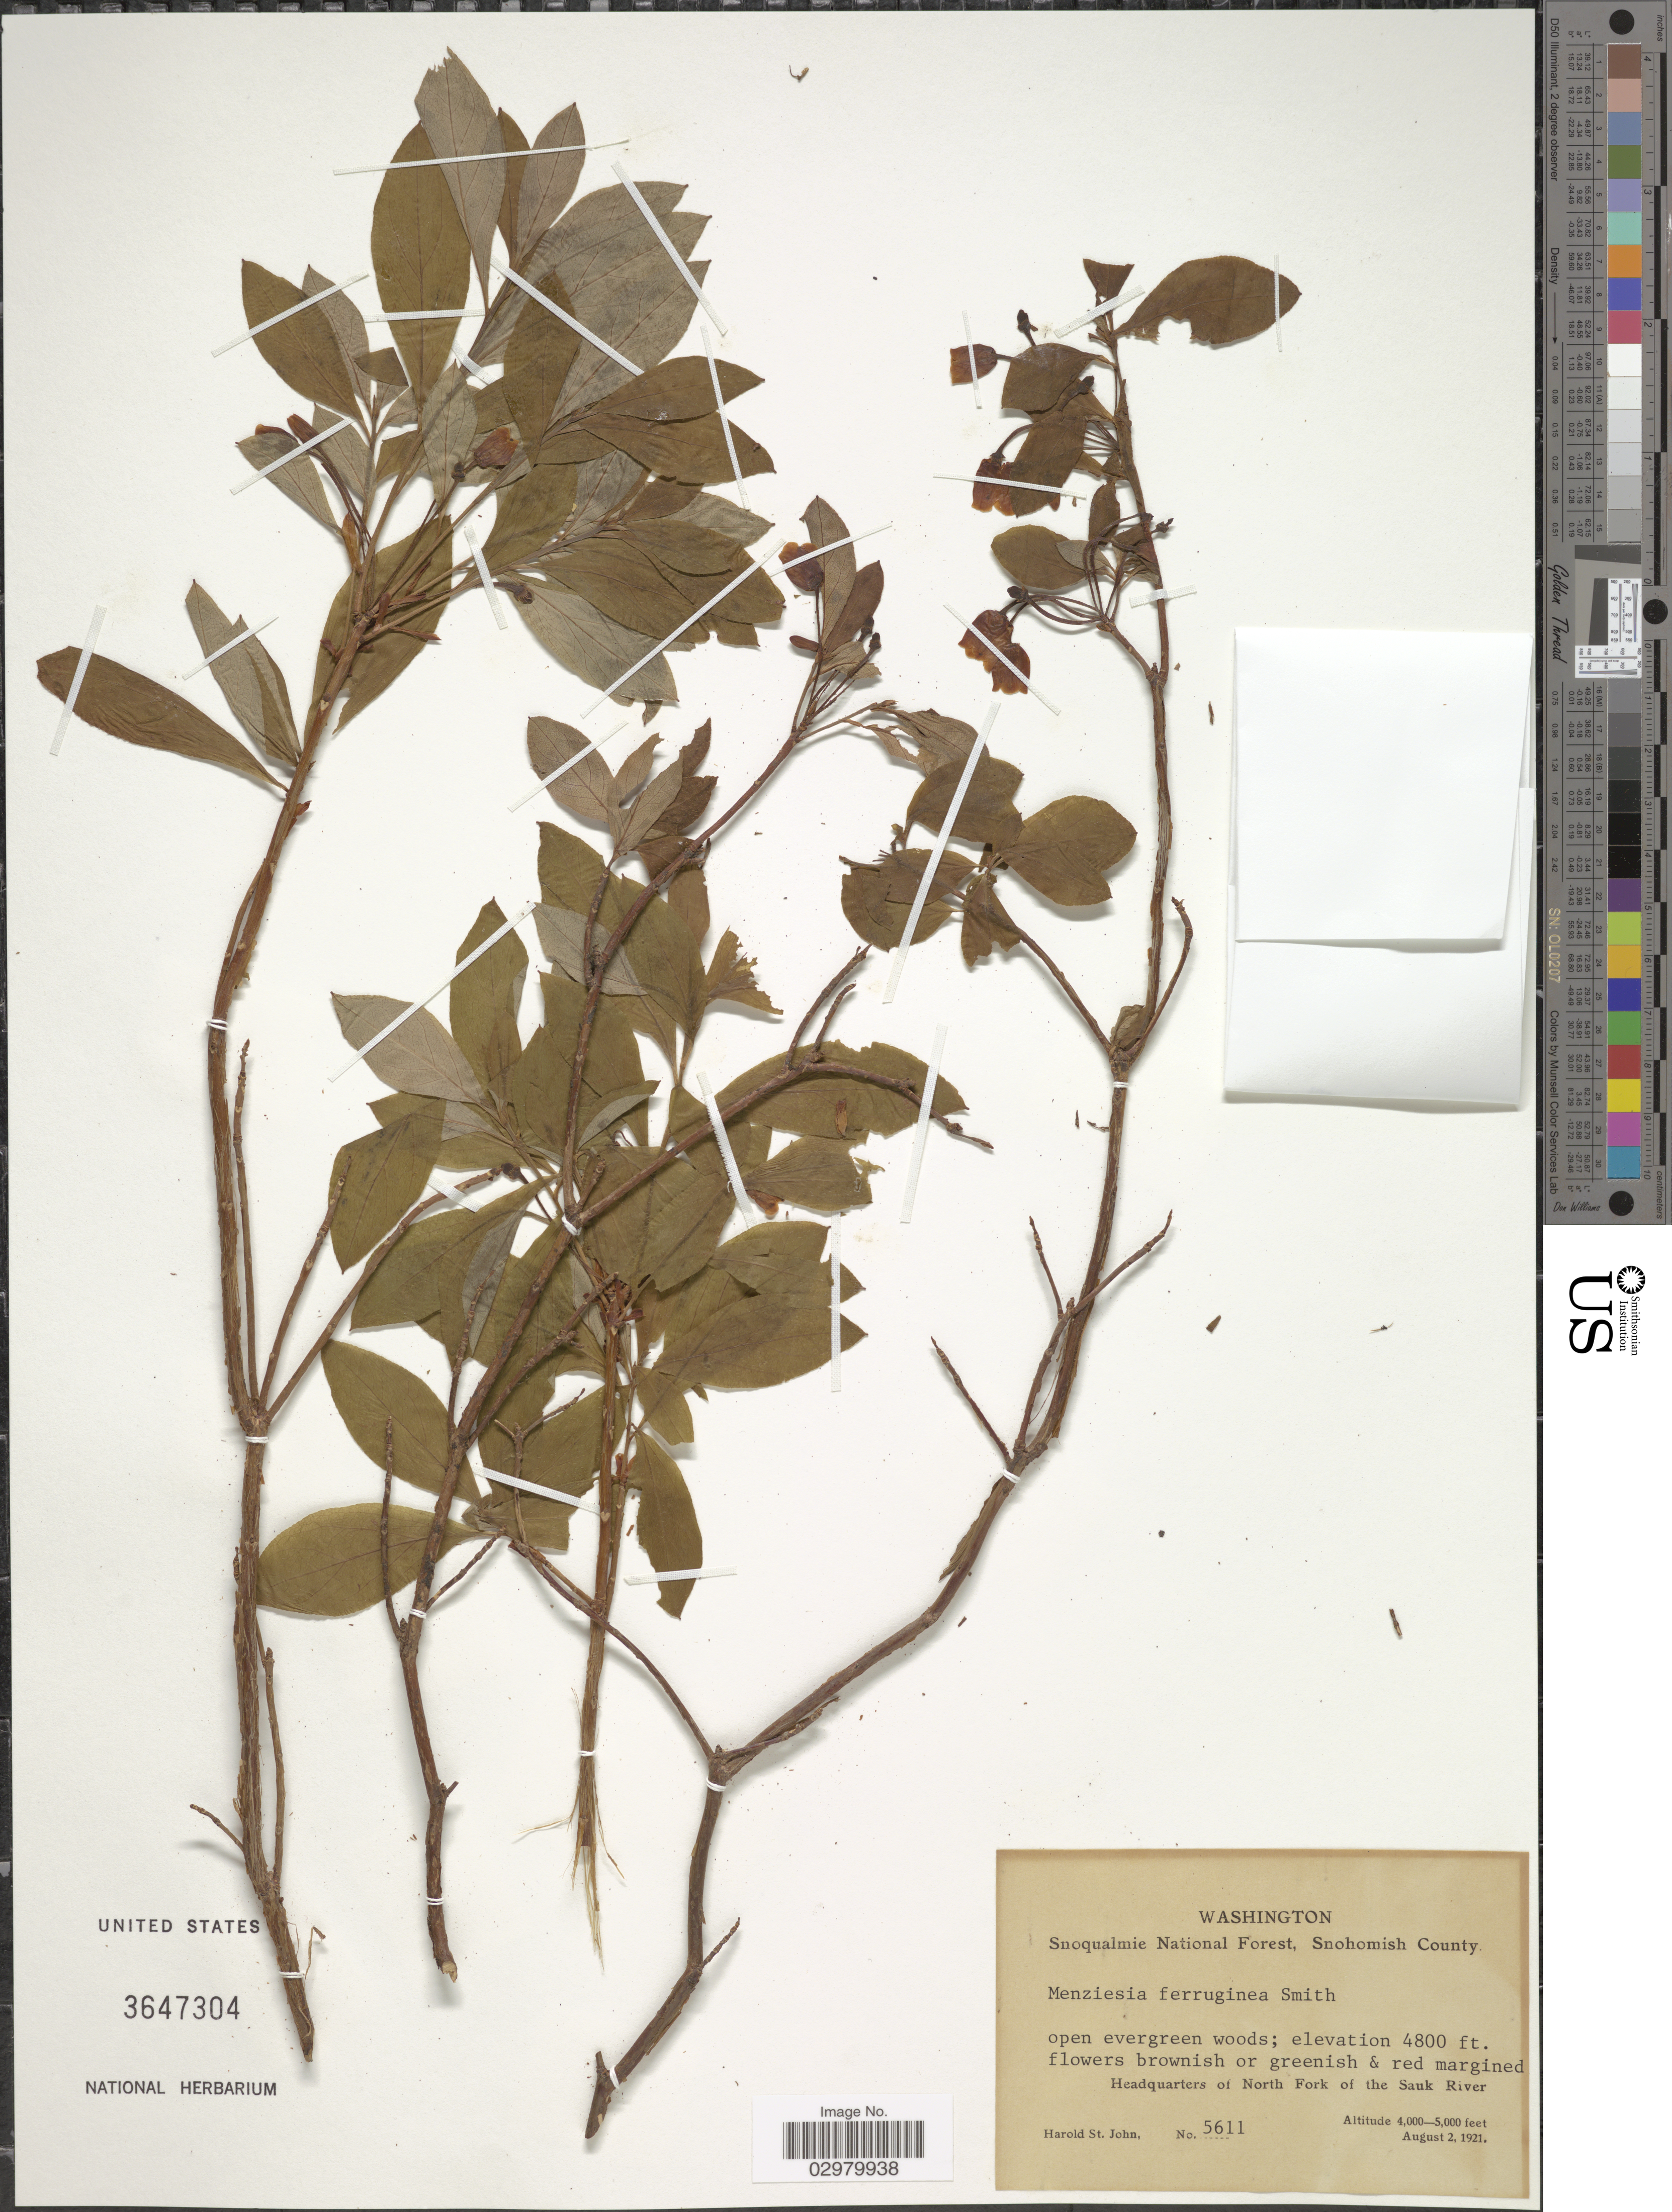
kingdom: Plantae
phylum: Tracheophyta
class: Magnoliopsida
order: Ericales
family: Ericaceae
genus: Menziesia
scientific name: Menziesia ferruginea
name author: Sm.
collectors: H. St. John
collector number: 5611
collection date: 1921-08-02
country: United States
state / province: Washington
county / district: Snohomish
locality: Snoqualmie National Forest, Snohomish County. Headquarters of North Fork of the Sauk River.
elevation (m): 1219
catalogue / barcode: US 3647304